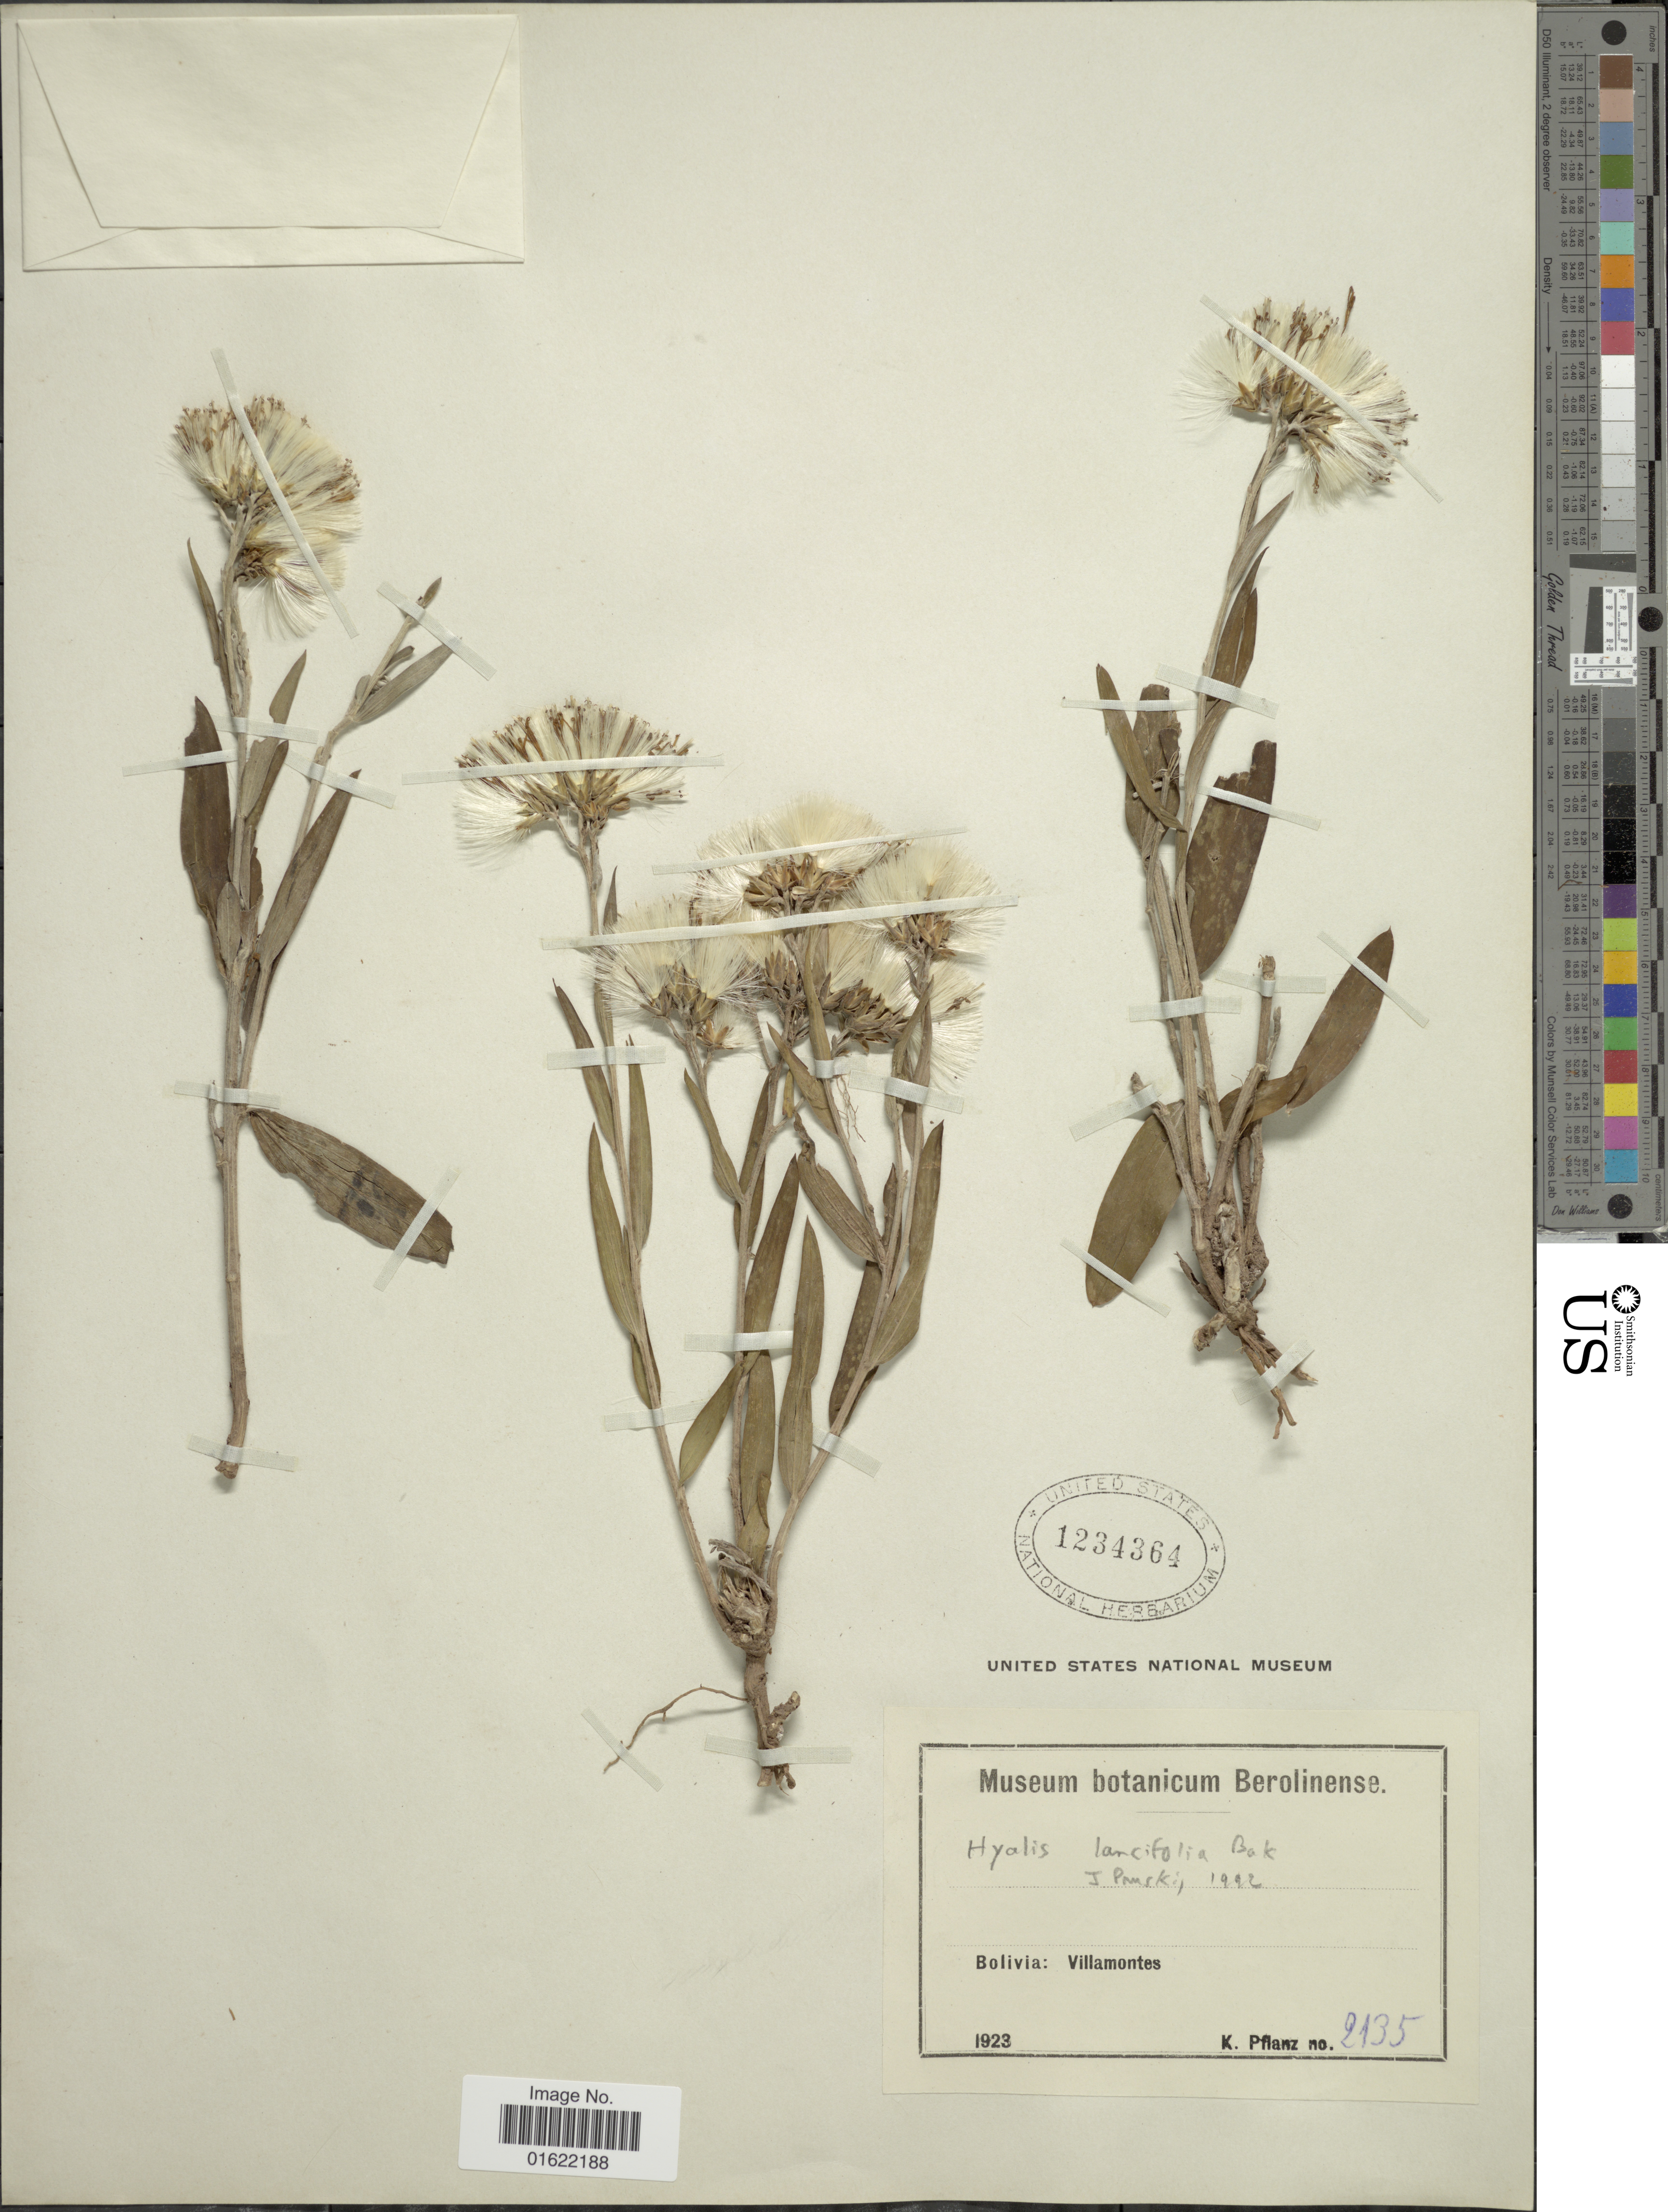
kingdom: Plantae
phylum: Tracheophyta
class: Magnoliopsida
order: Asterales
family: Asteraceae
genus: Hyalis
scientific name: Hyalis lancifolia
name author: Baker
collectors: K. Pflanz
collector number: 2135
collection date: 1923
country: Bolivia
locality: Villamontes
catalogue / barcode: US 1234364